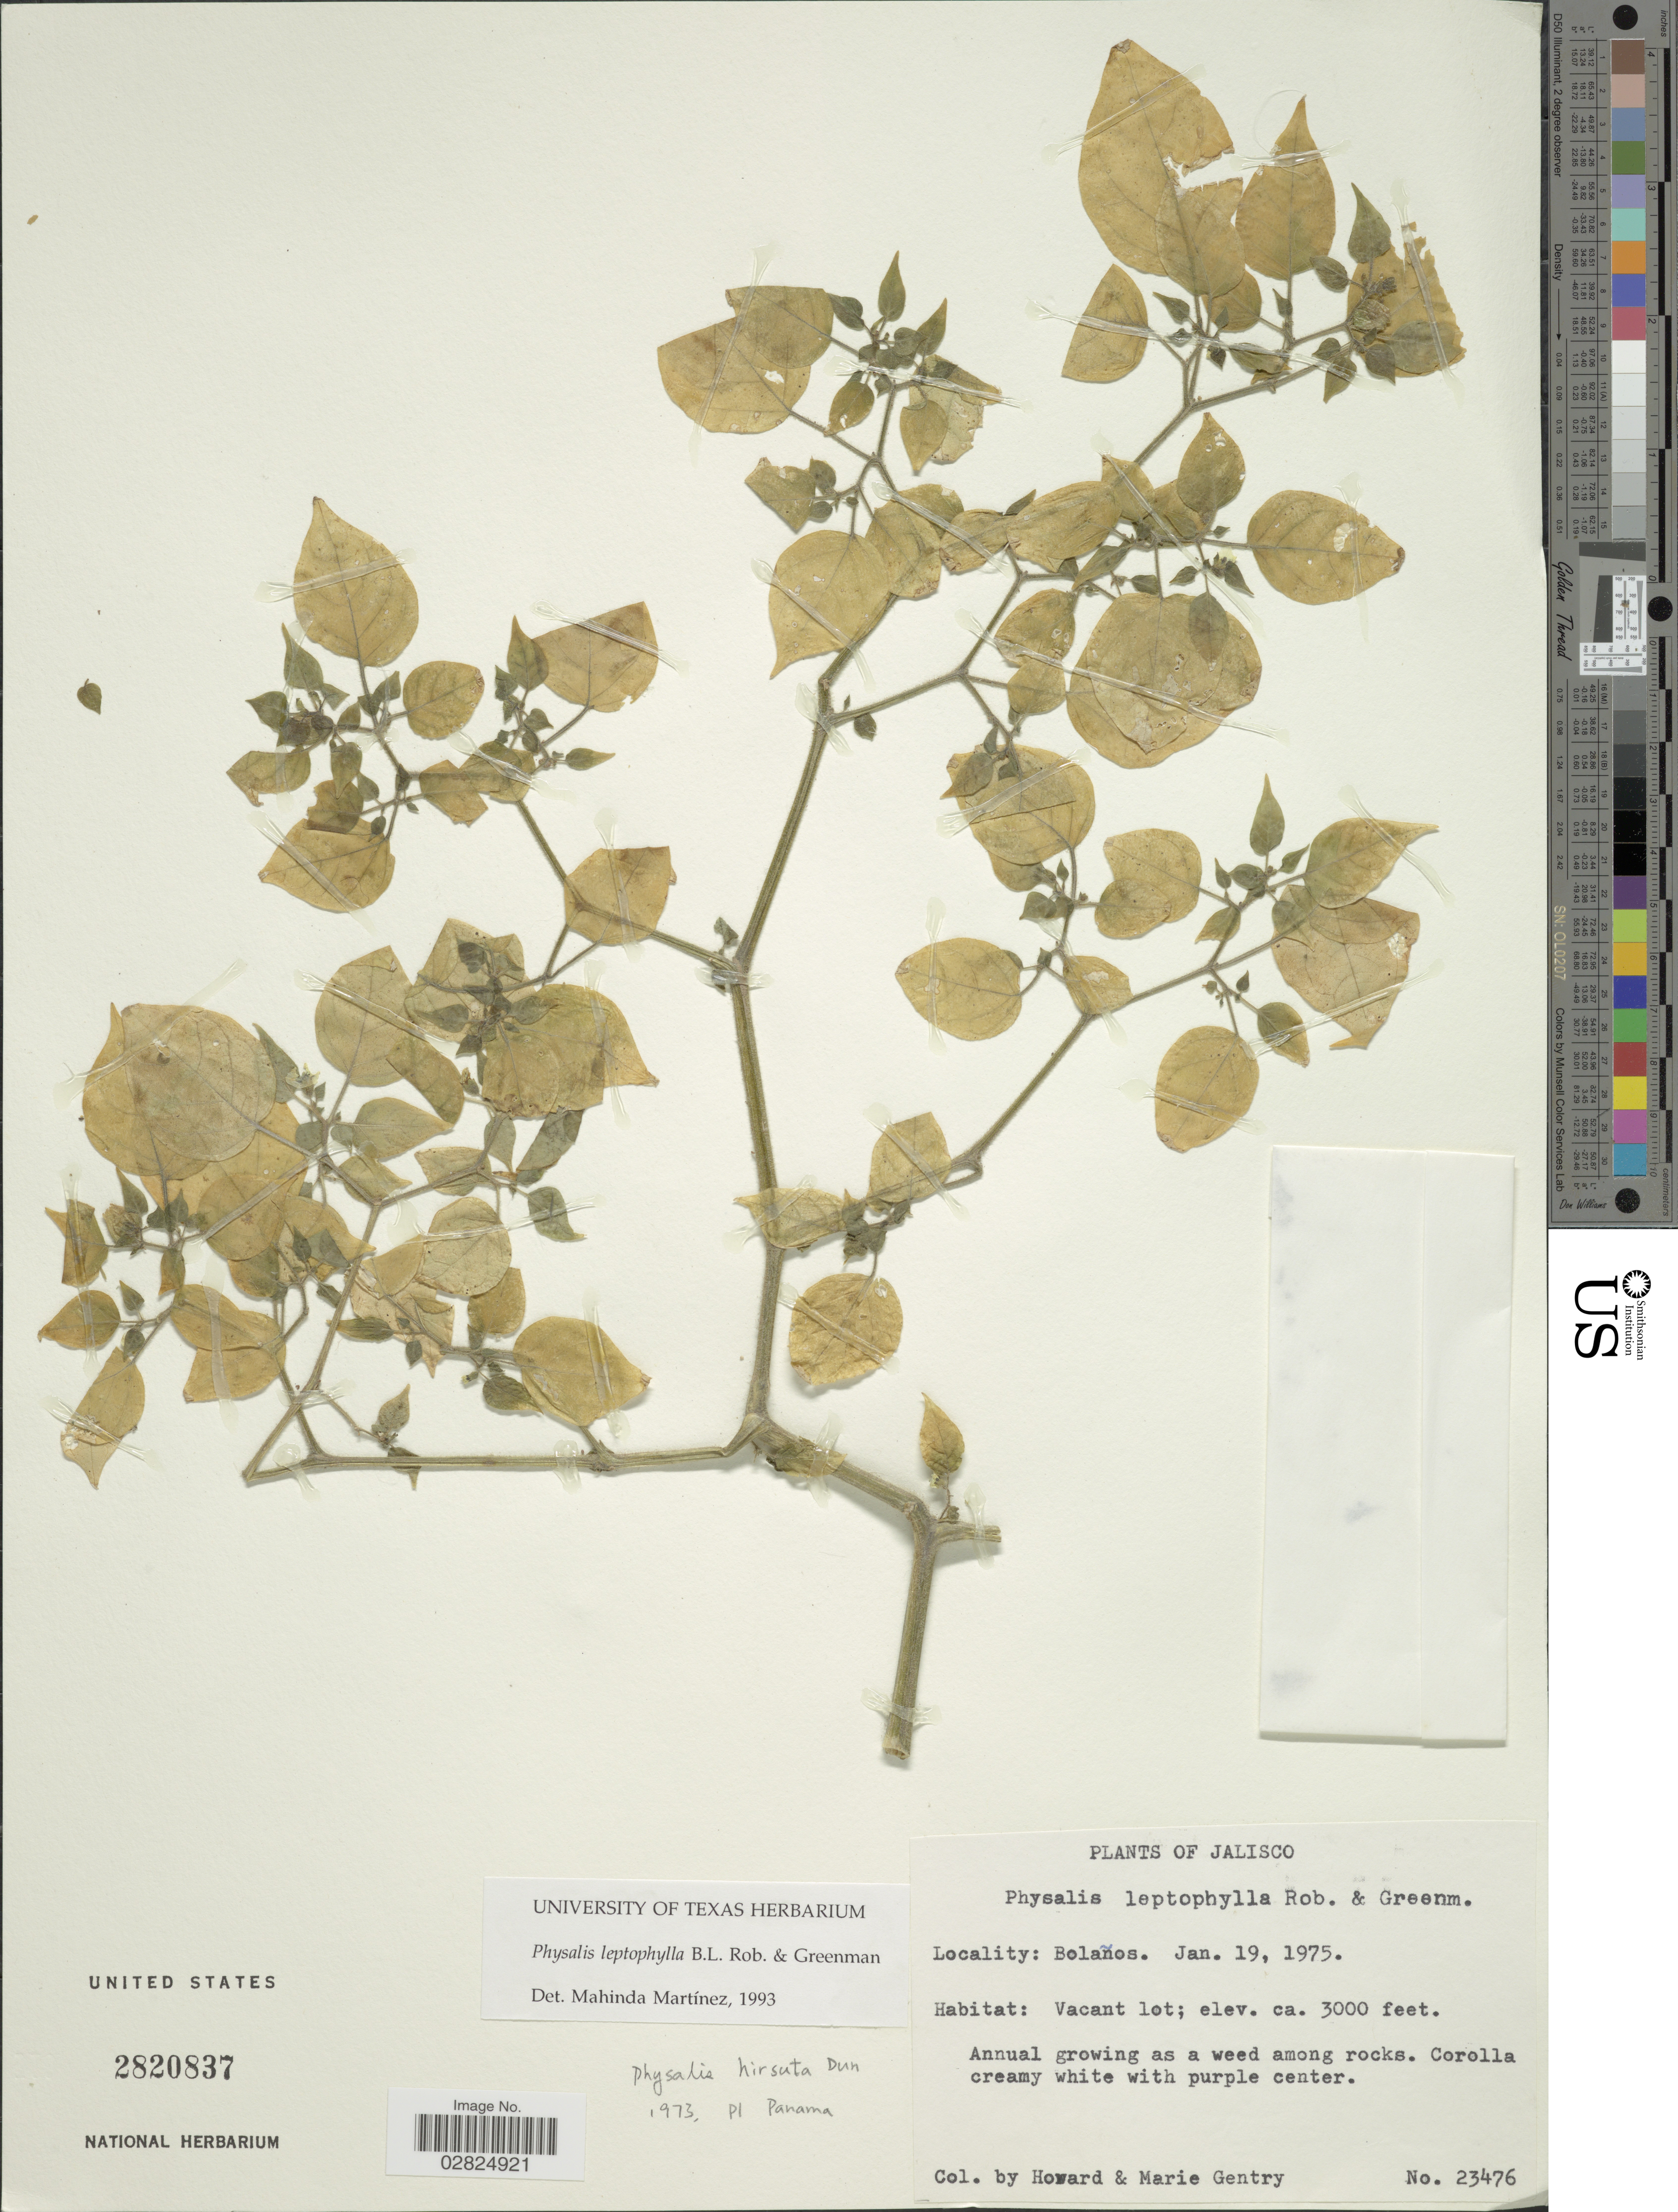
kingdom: Plantae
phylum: Tracheophyta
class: Magnoliopsida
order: Solanales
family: Solanaceae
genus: Physalis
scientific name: Physalis leptophylla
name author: B.L. Rob. & Greenm.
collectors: H. S. Gentry & M. Gentry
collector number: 23476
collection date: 1975-01-19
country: Mexico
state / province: Jalisco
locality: Bolaños. Vacant lot.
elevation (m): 914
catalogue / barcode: US 2820837